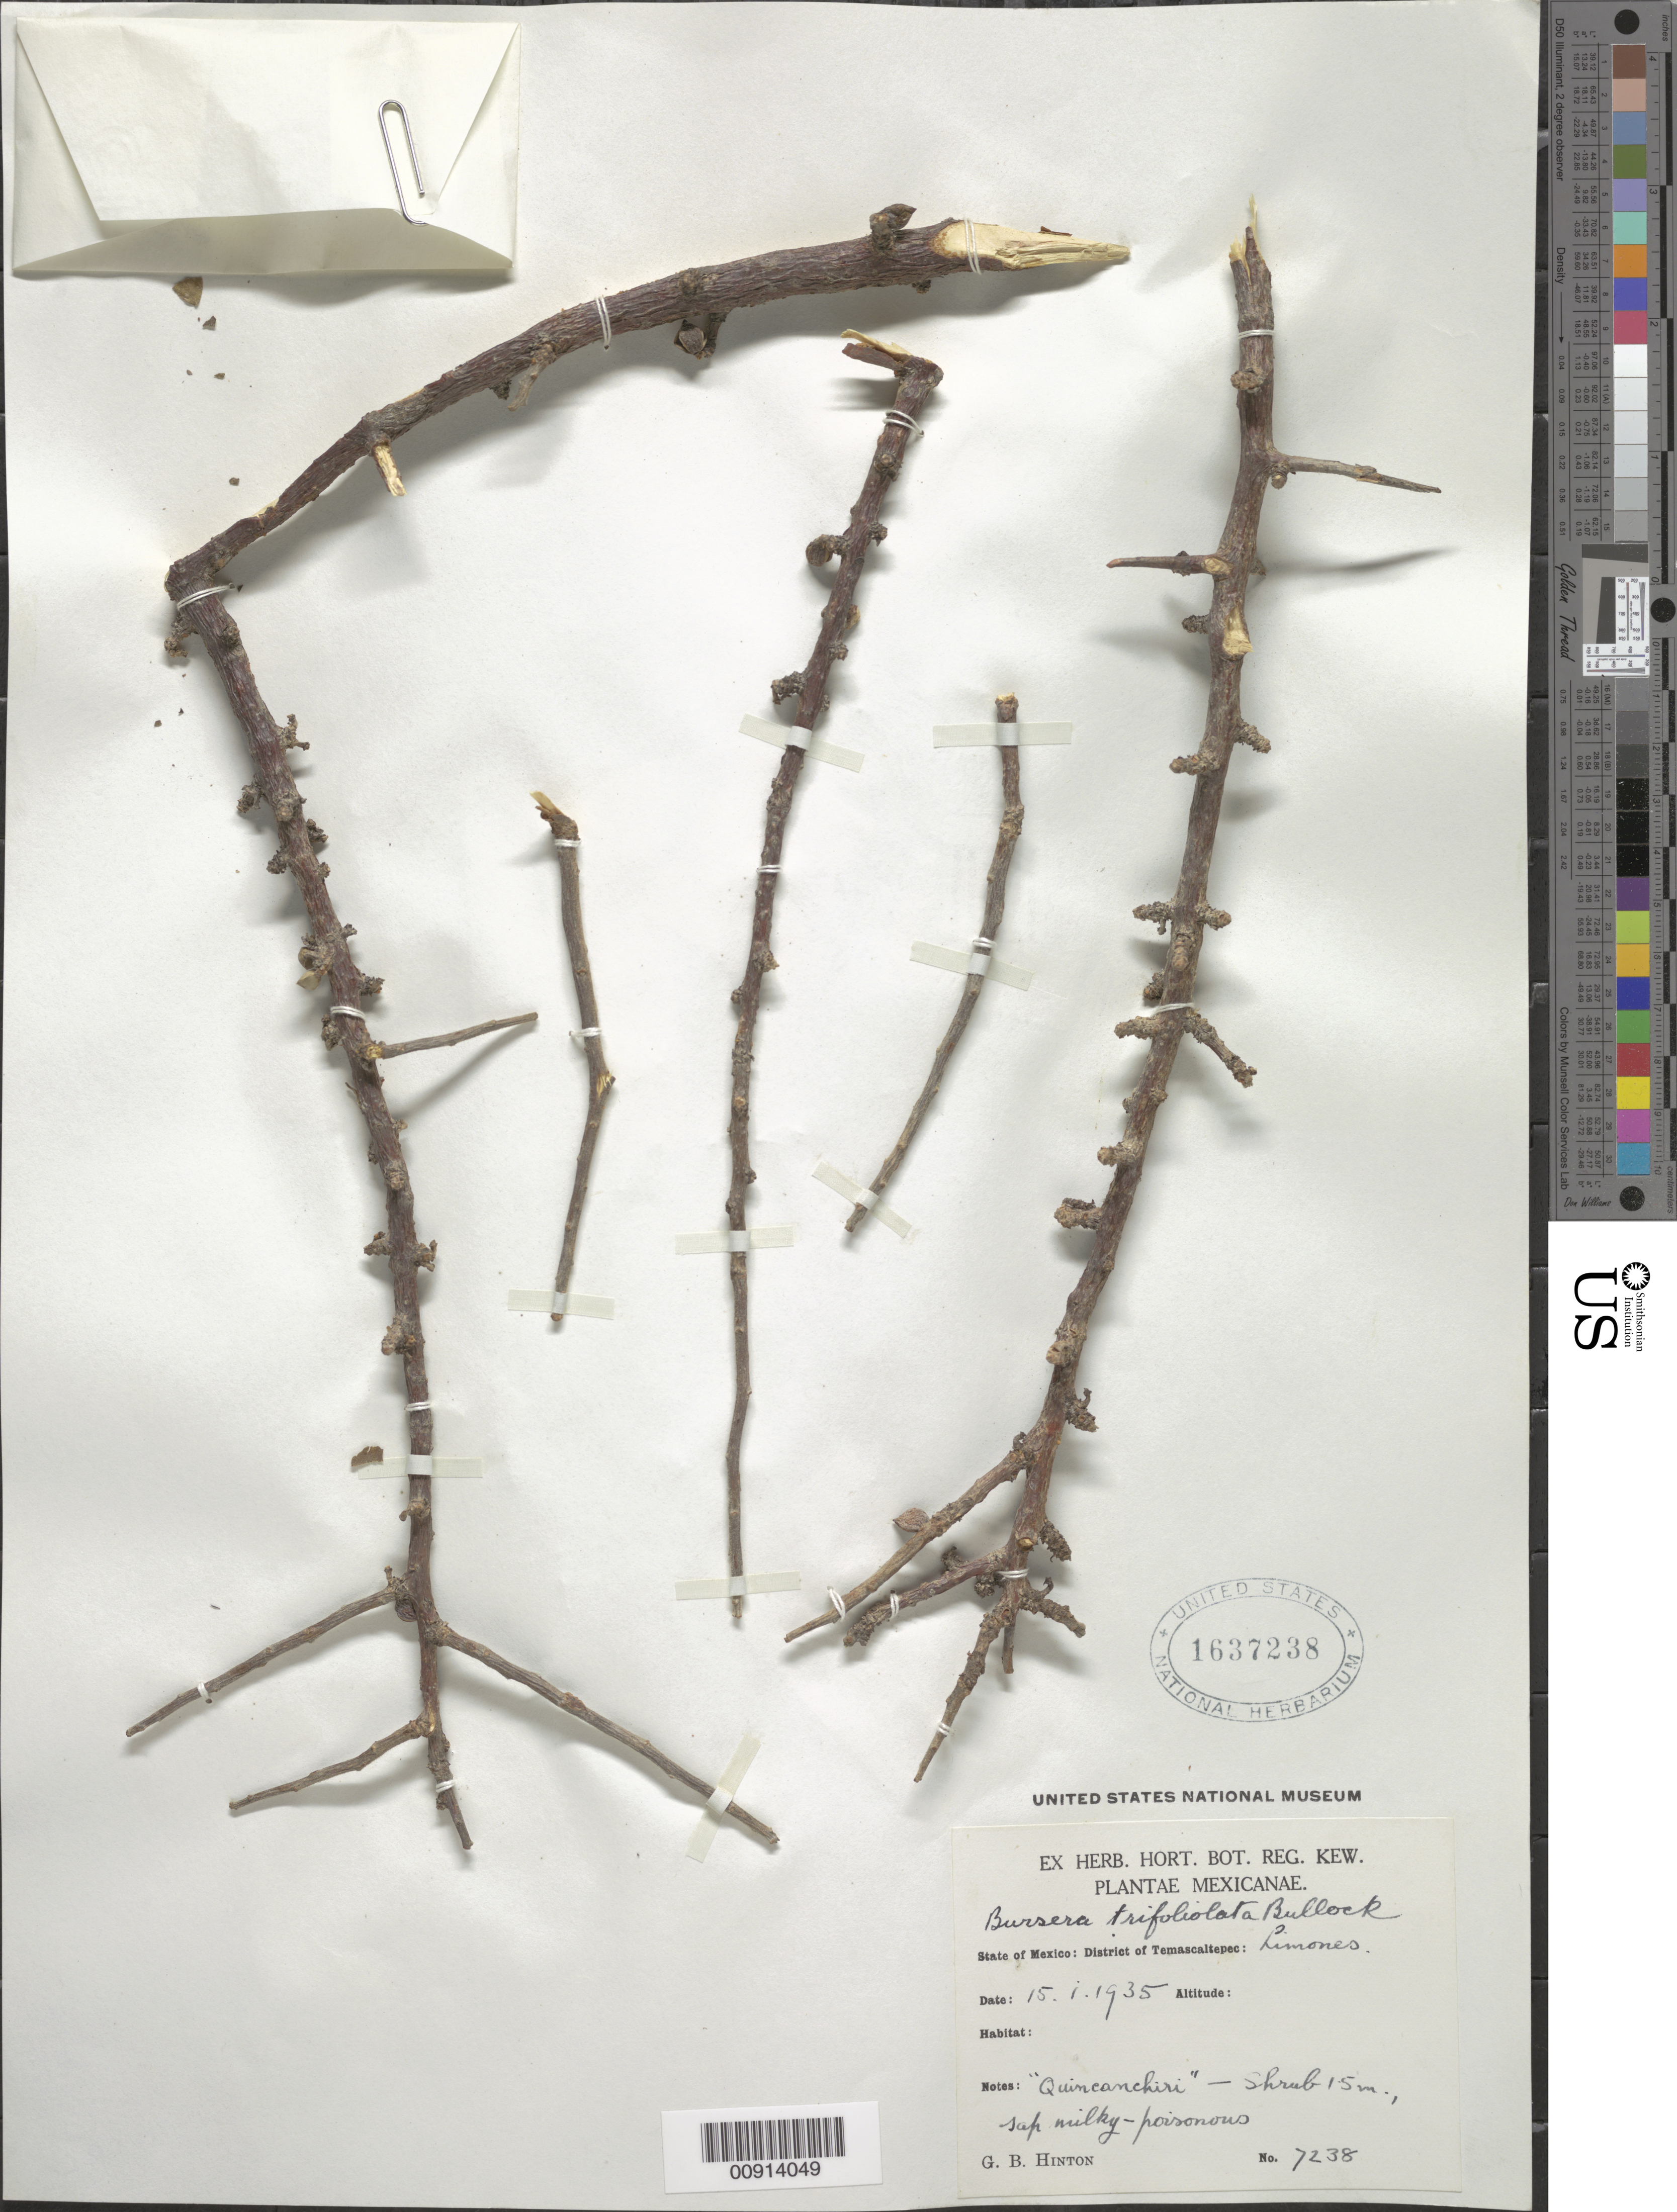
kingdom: Plantae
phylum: Tracheophyta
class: Magnoliopsida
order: Sapindales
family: Burseraceae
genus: Bursera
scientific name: Bursera trifoliolata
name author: Bullock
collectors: G. B. Hinton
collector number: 7238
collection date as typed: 15 Jan 1935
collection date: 1935-01-15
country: Mexico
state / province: México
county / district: Temascaltepec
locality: State of Mexico: District Temascaltepec: Limones.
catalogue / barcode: US 1637238